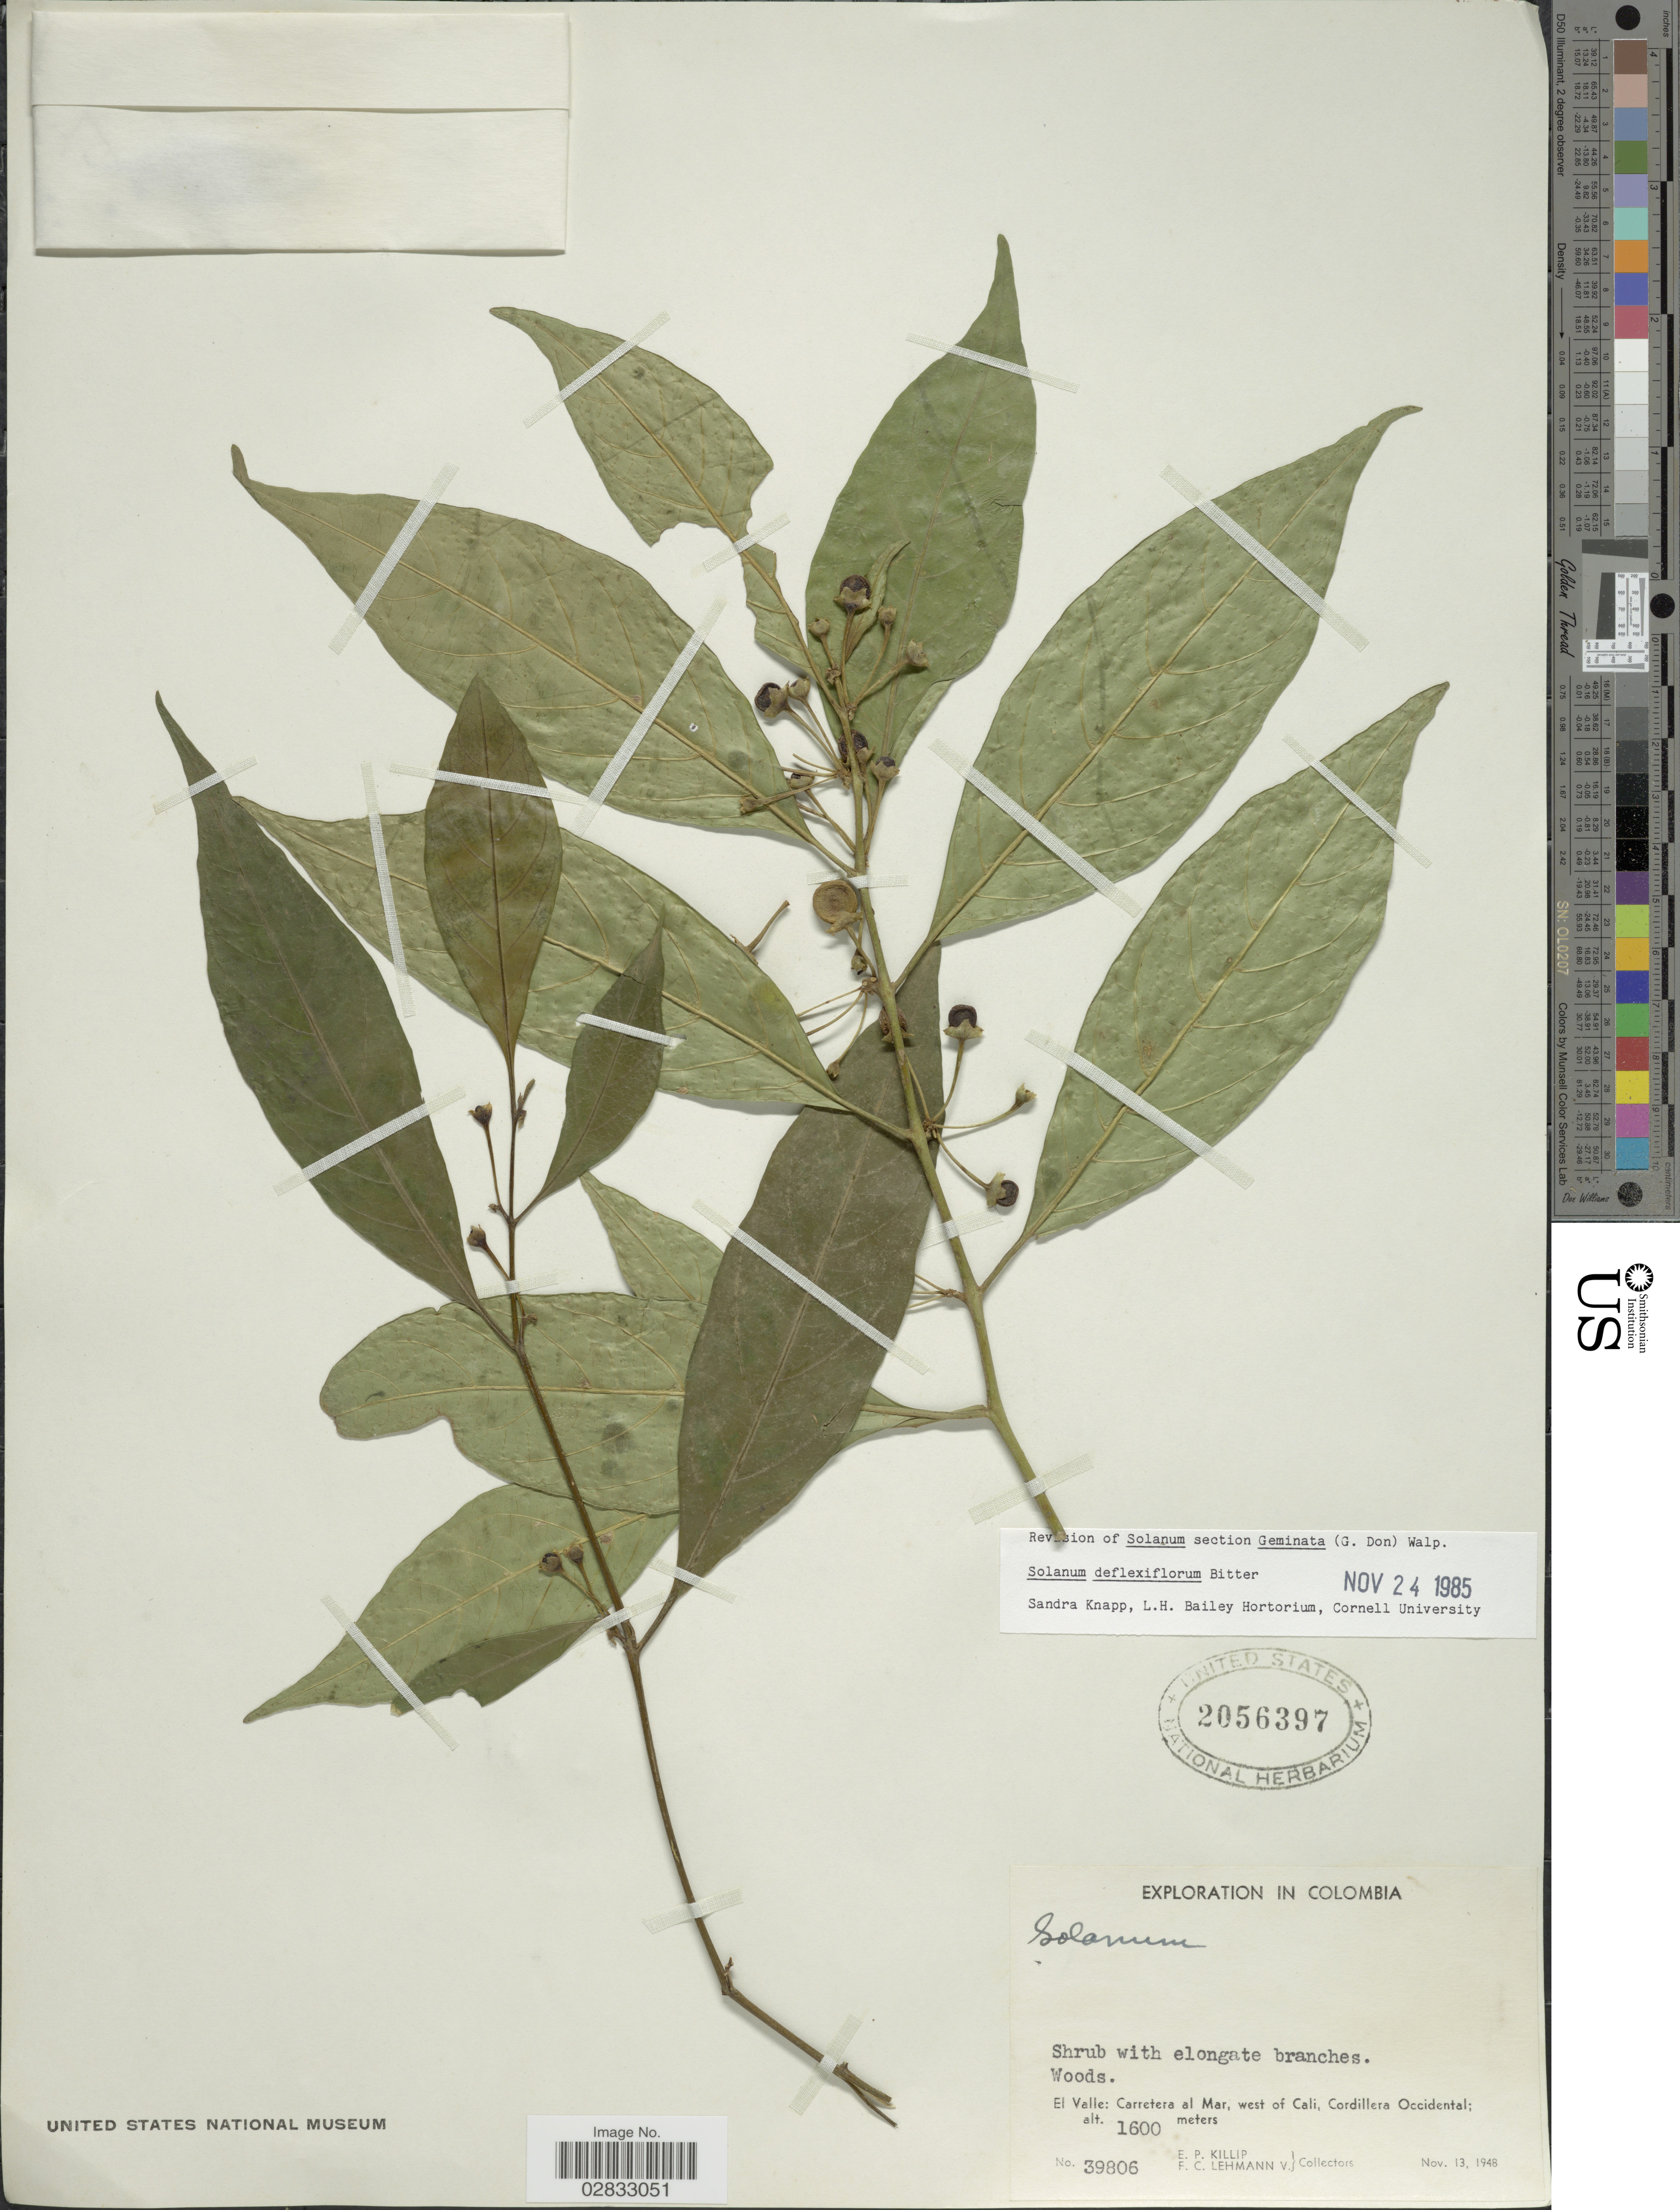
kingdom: Plantae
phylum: Tracheophyta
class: Magnoliopsida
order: Solanales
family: Solanaceae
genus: Solanum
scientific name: Solanum deflexiflorum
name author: Bitter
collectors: E. P. Killip & F. Lehmann v.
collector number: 39806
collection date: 1948-11-13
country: Colombia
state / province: Valle del Cauca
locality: El Valle: Carretera al Mar, west of Cali, Cordillera Occidental.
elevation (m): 1600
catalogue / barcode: US 2056397